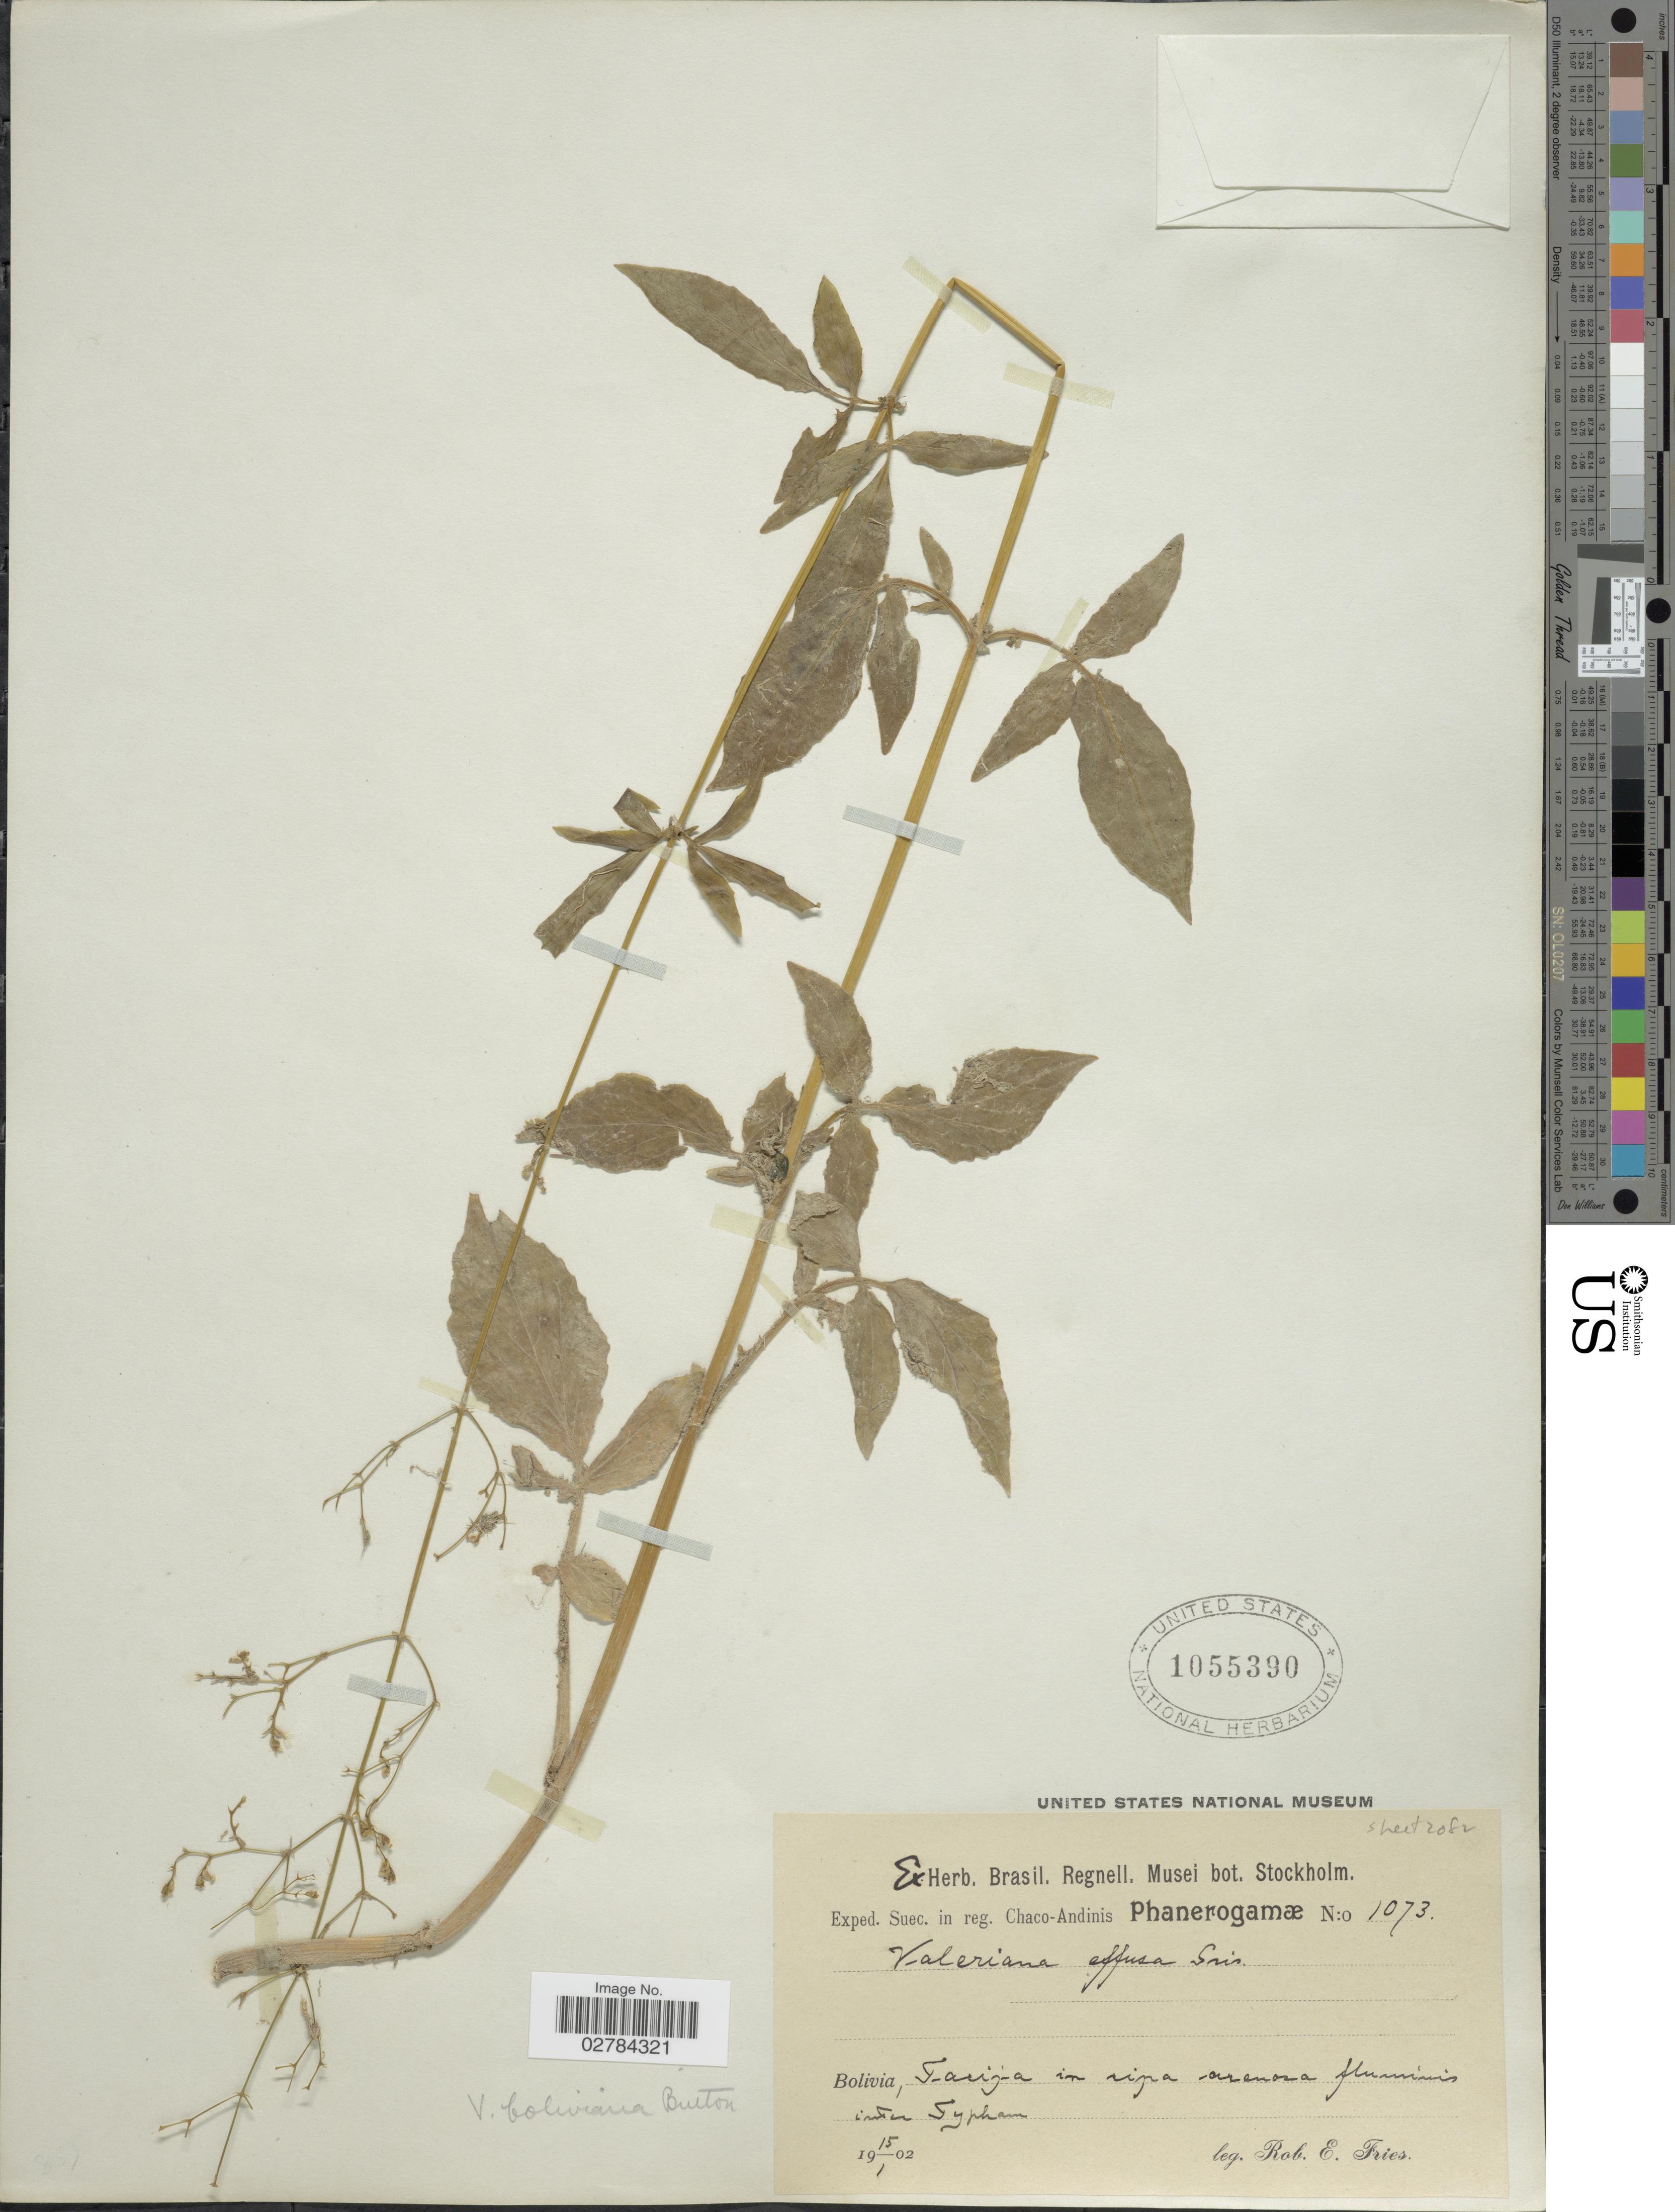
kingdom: Plantae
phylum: Tracheophyta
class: Magnoliopsida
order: Dipsacales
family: Caprifoliaceae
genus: Valeriana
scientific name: Valeriana boliviana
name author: Britton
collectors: R. E. Fries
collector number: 1073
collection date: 1902-01-15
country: Bolivia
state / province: Tarija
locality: Tarija, in ripa arenora fluminis inter Typham.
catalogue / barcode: US 1055390